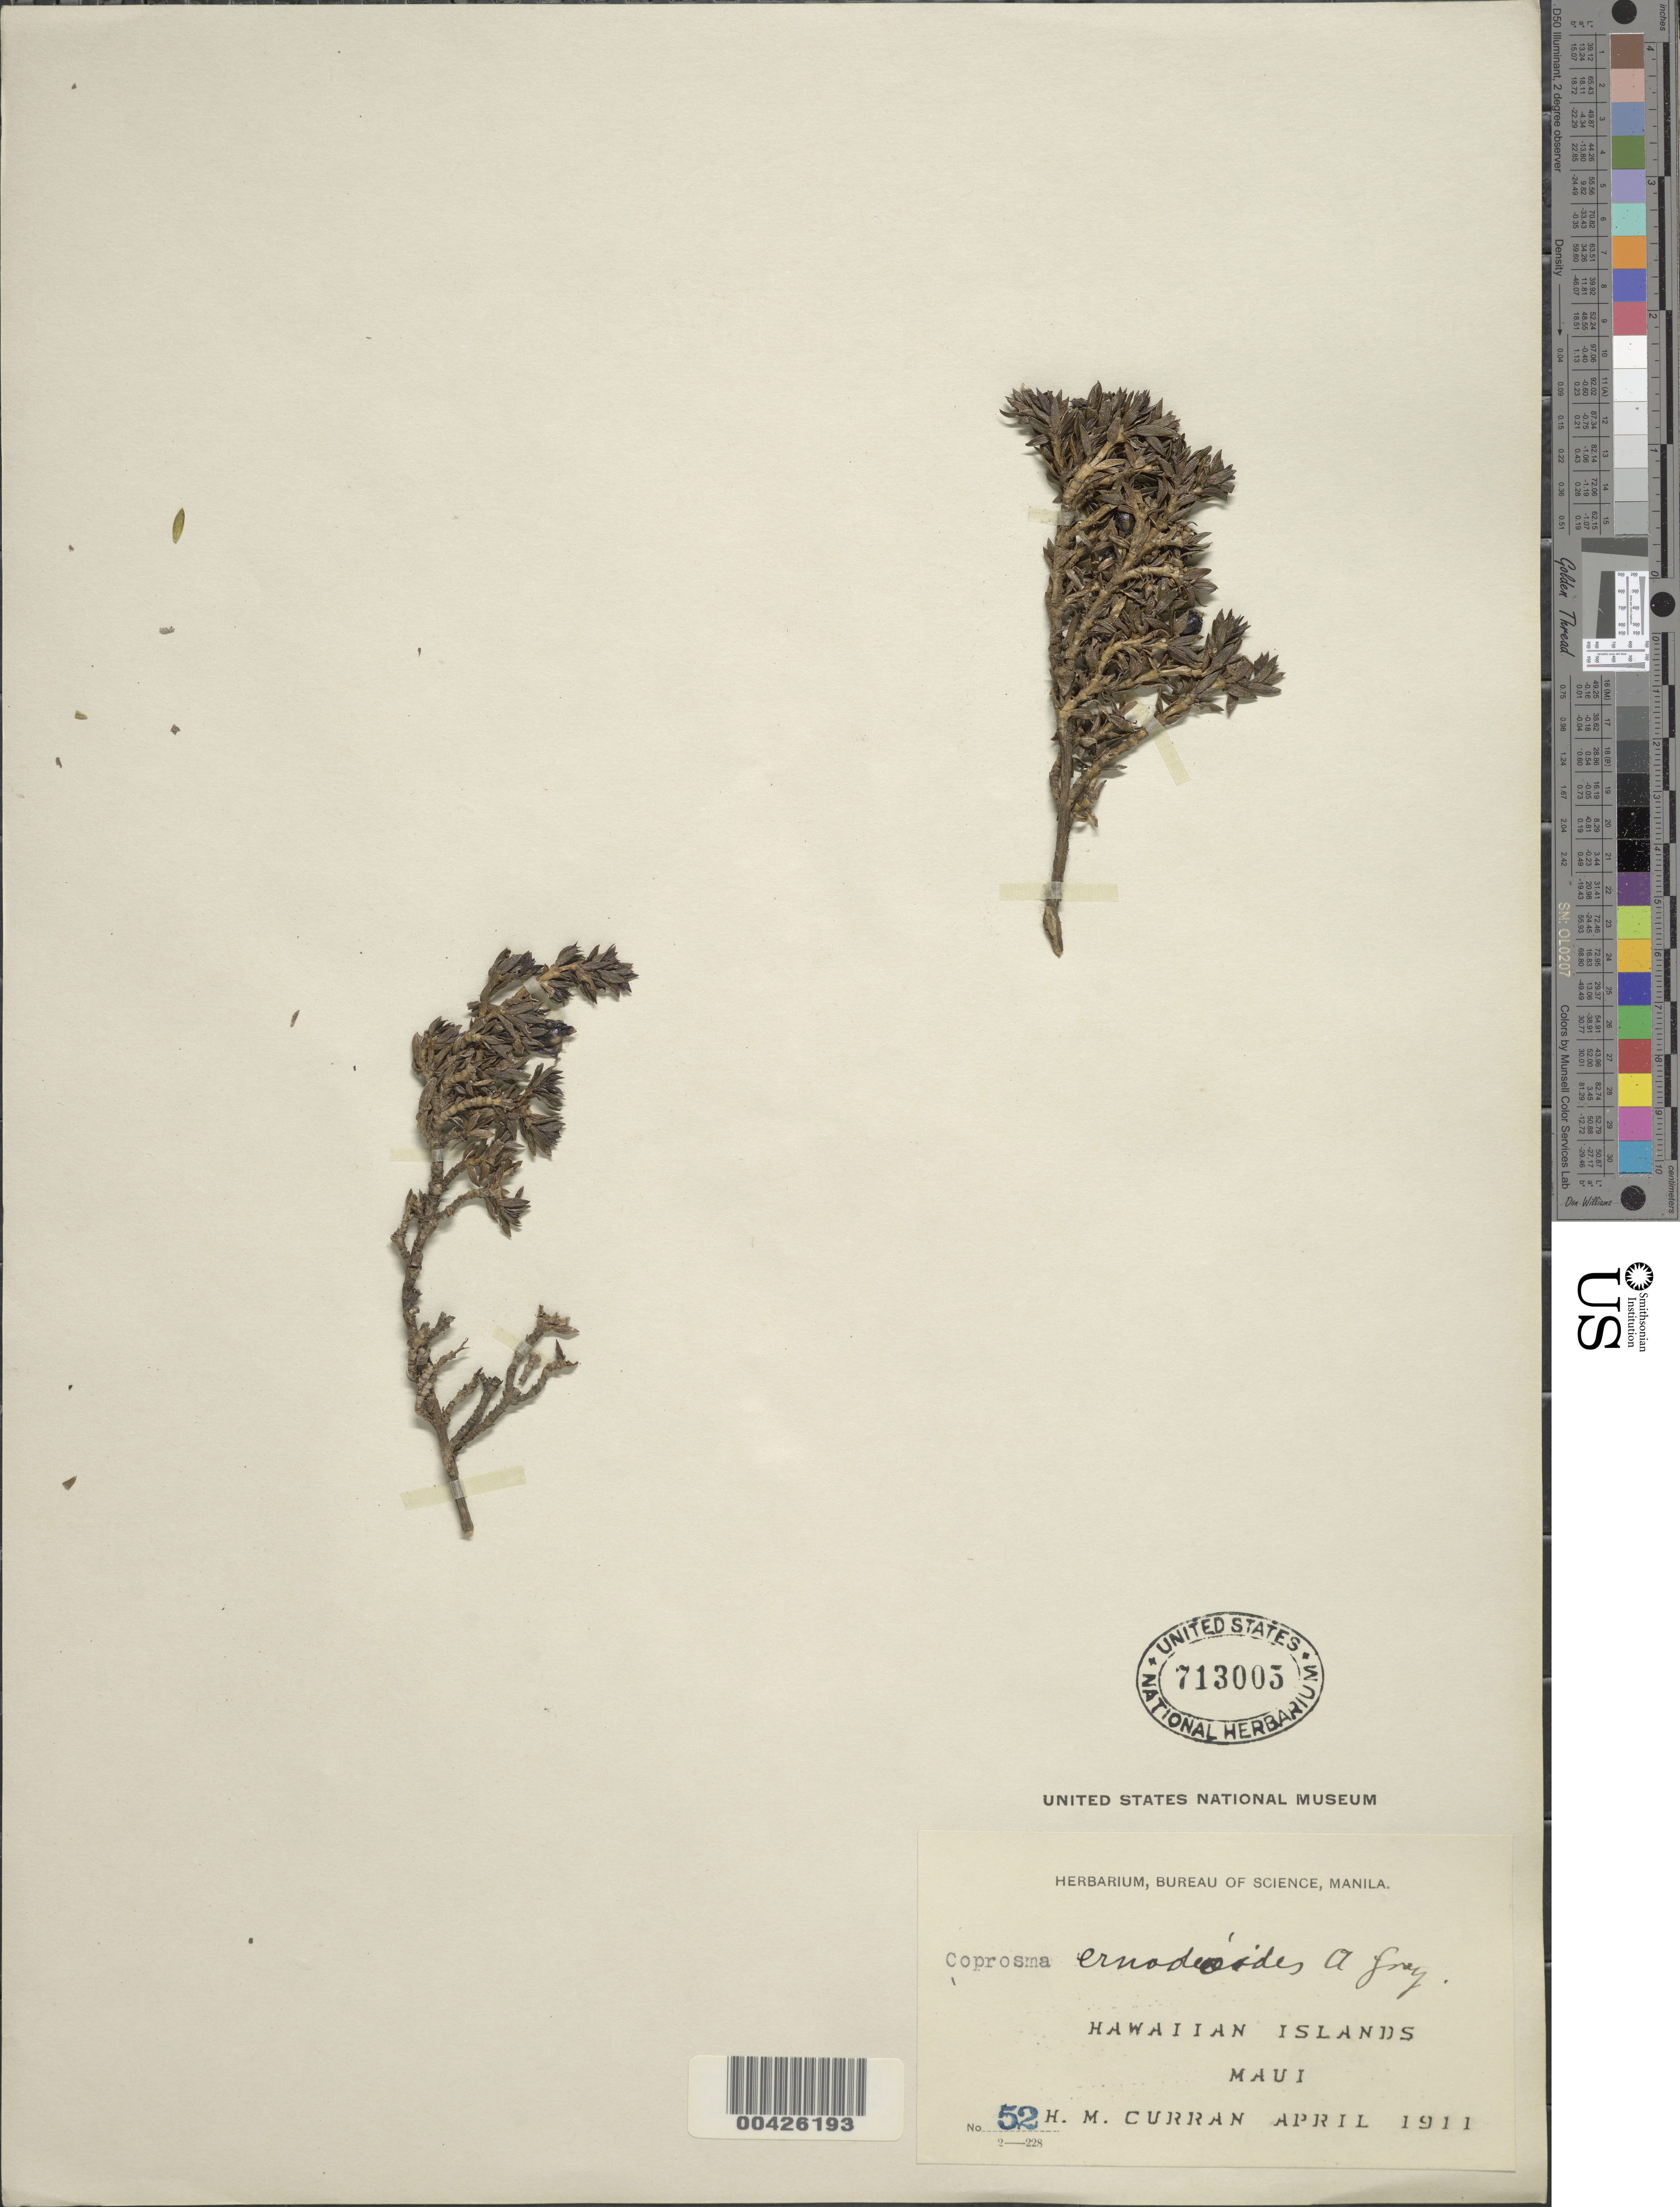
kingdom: Plantae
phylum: Tracheophyta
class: Magnoliopsida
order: Gentianales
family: Rubiaceae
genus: Coprosma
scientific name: Coprosma ernodeoides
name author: A. Gray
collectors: H. M. Curran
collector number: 52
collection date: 1911-04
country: United States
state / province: Hawaii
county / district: Maui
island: Maui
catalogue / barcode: US 713005